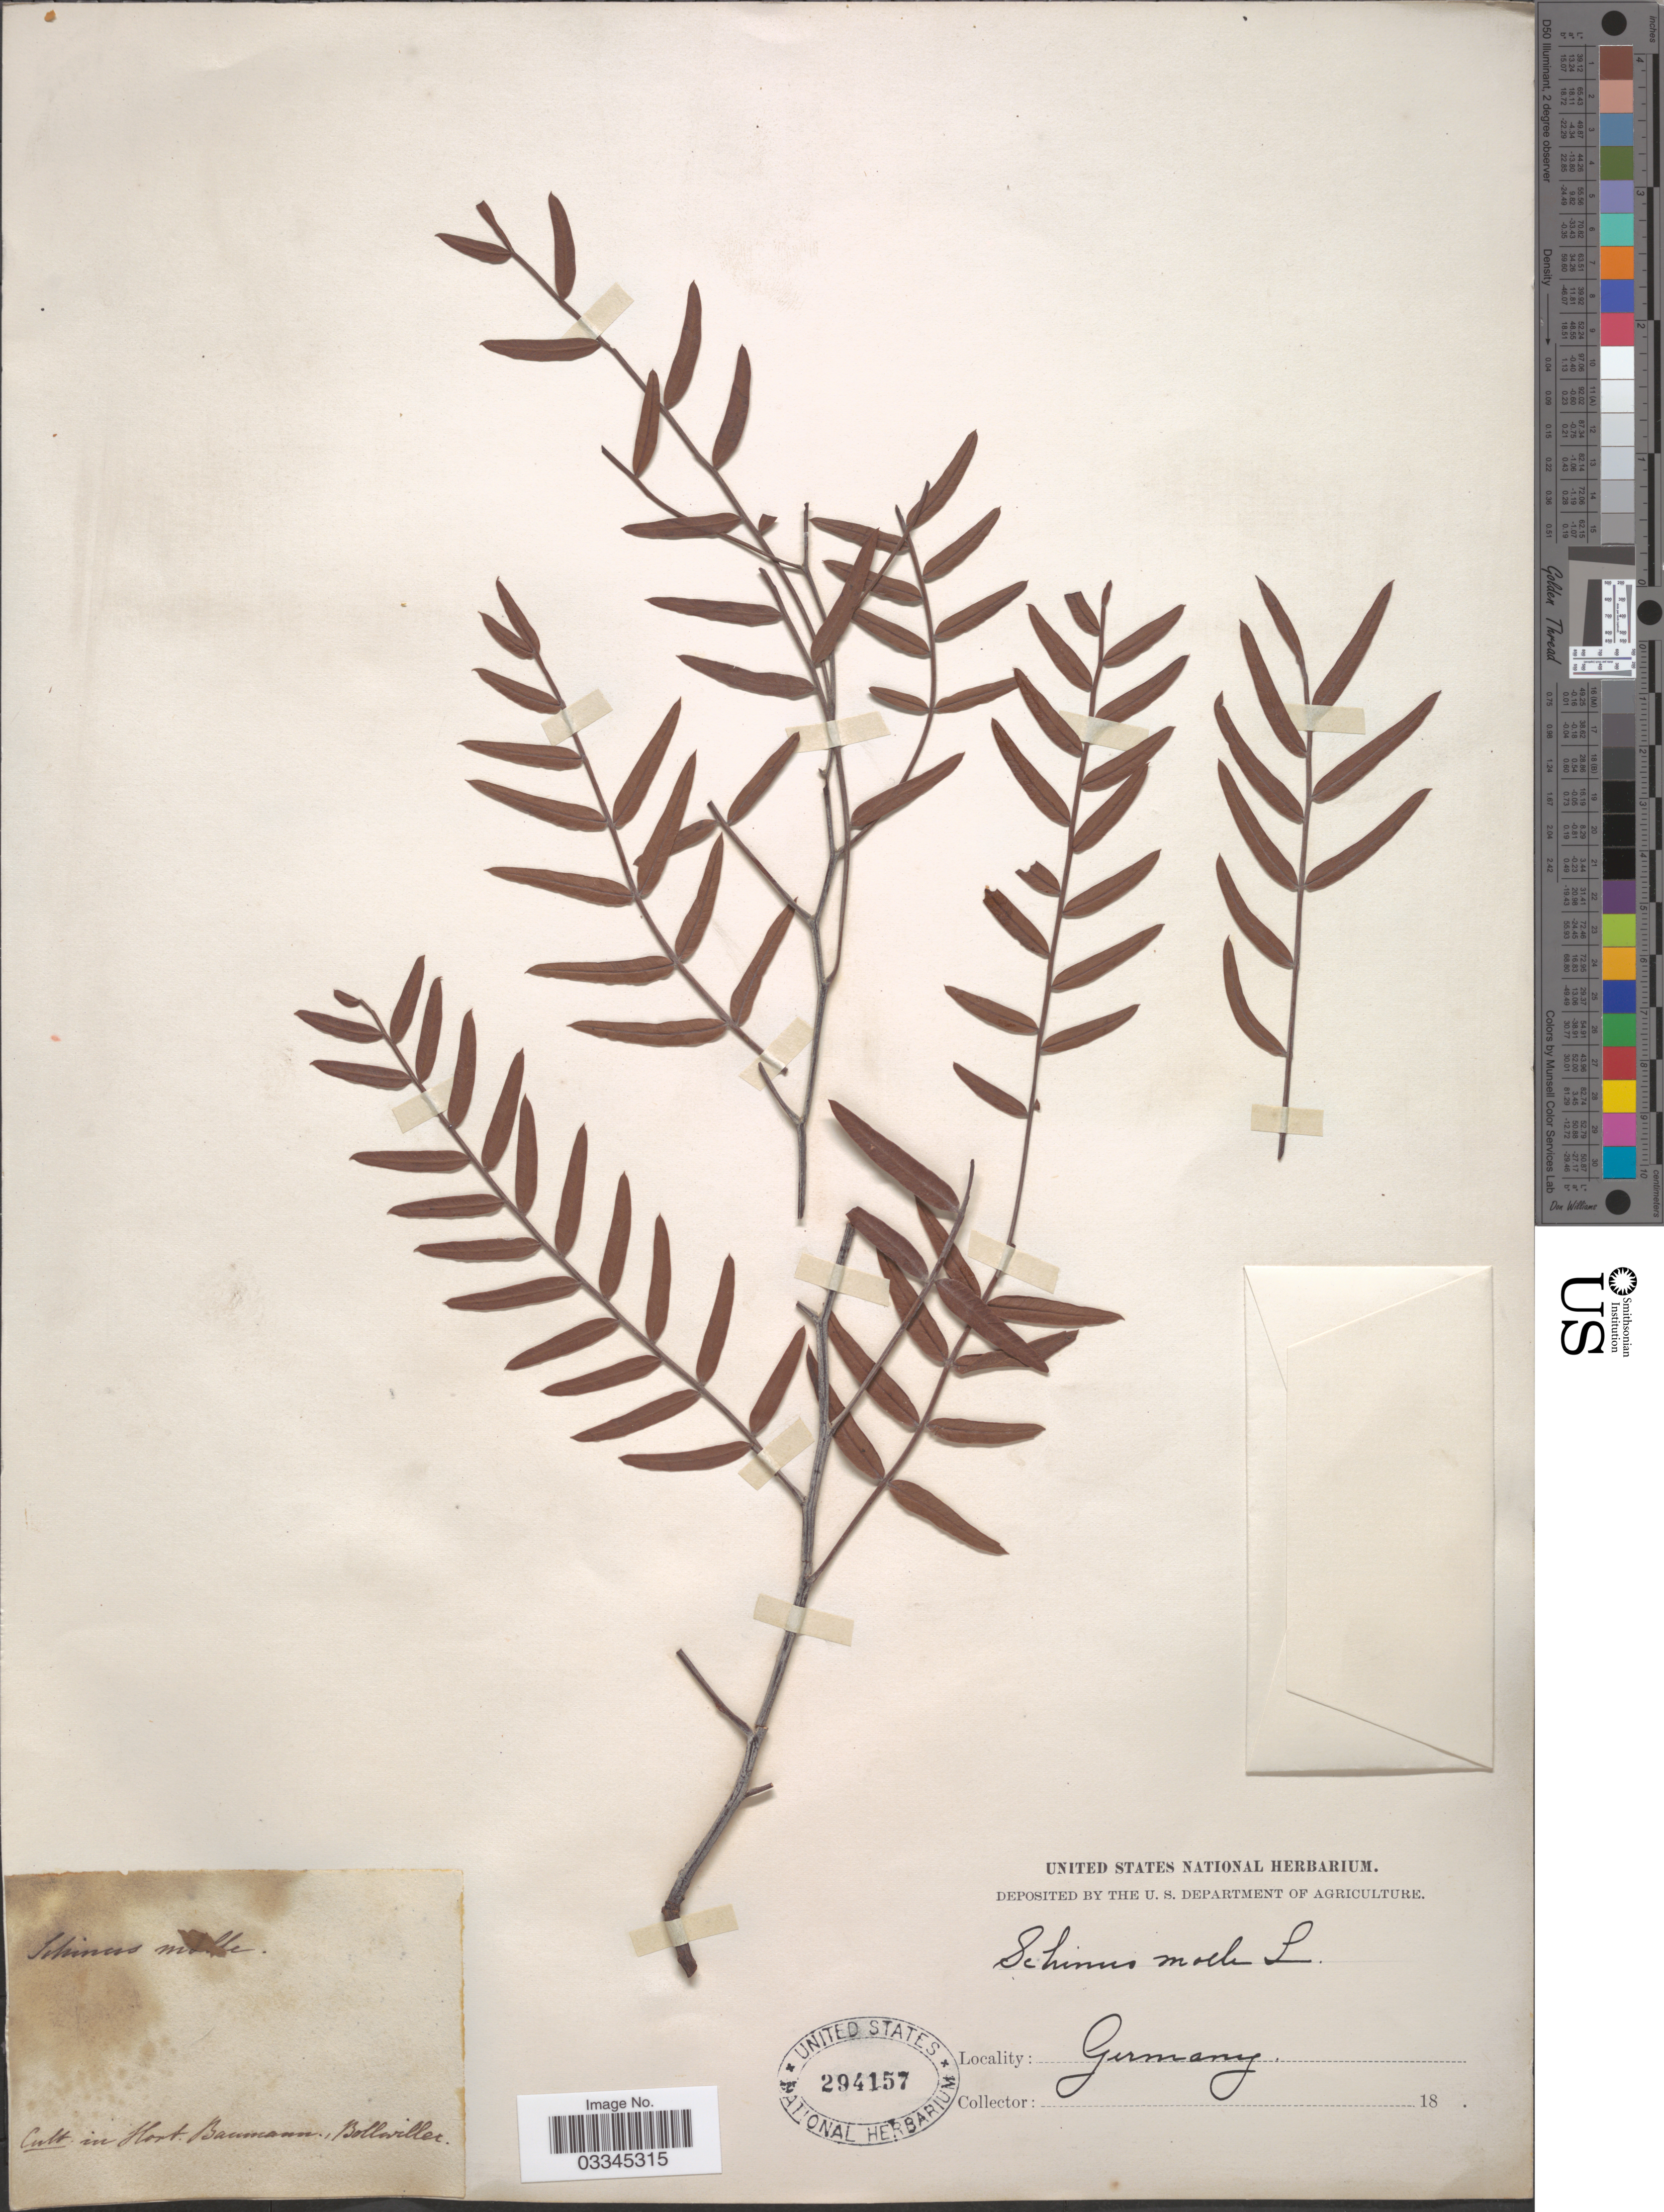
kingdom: Plantae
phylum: Tracheophyta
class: Magnoliopsida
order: Sapindales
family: Anacardiaceae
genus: Schinus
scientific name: Schinus molle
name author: L.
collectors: ex herb. United States National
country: Germany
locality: Cult. in Hort. Baumann, Bolleviller [interpreted].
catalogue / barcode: US 294157